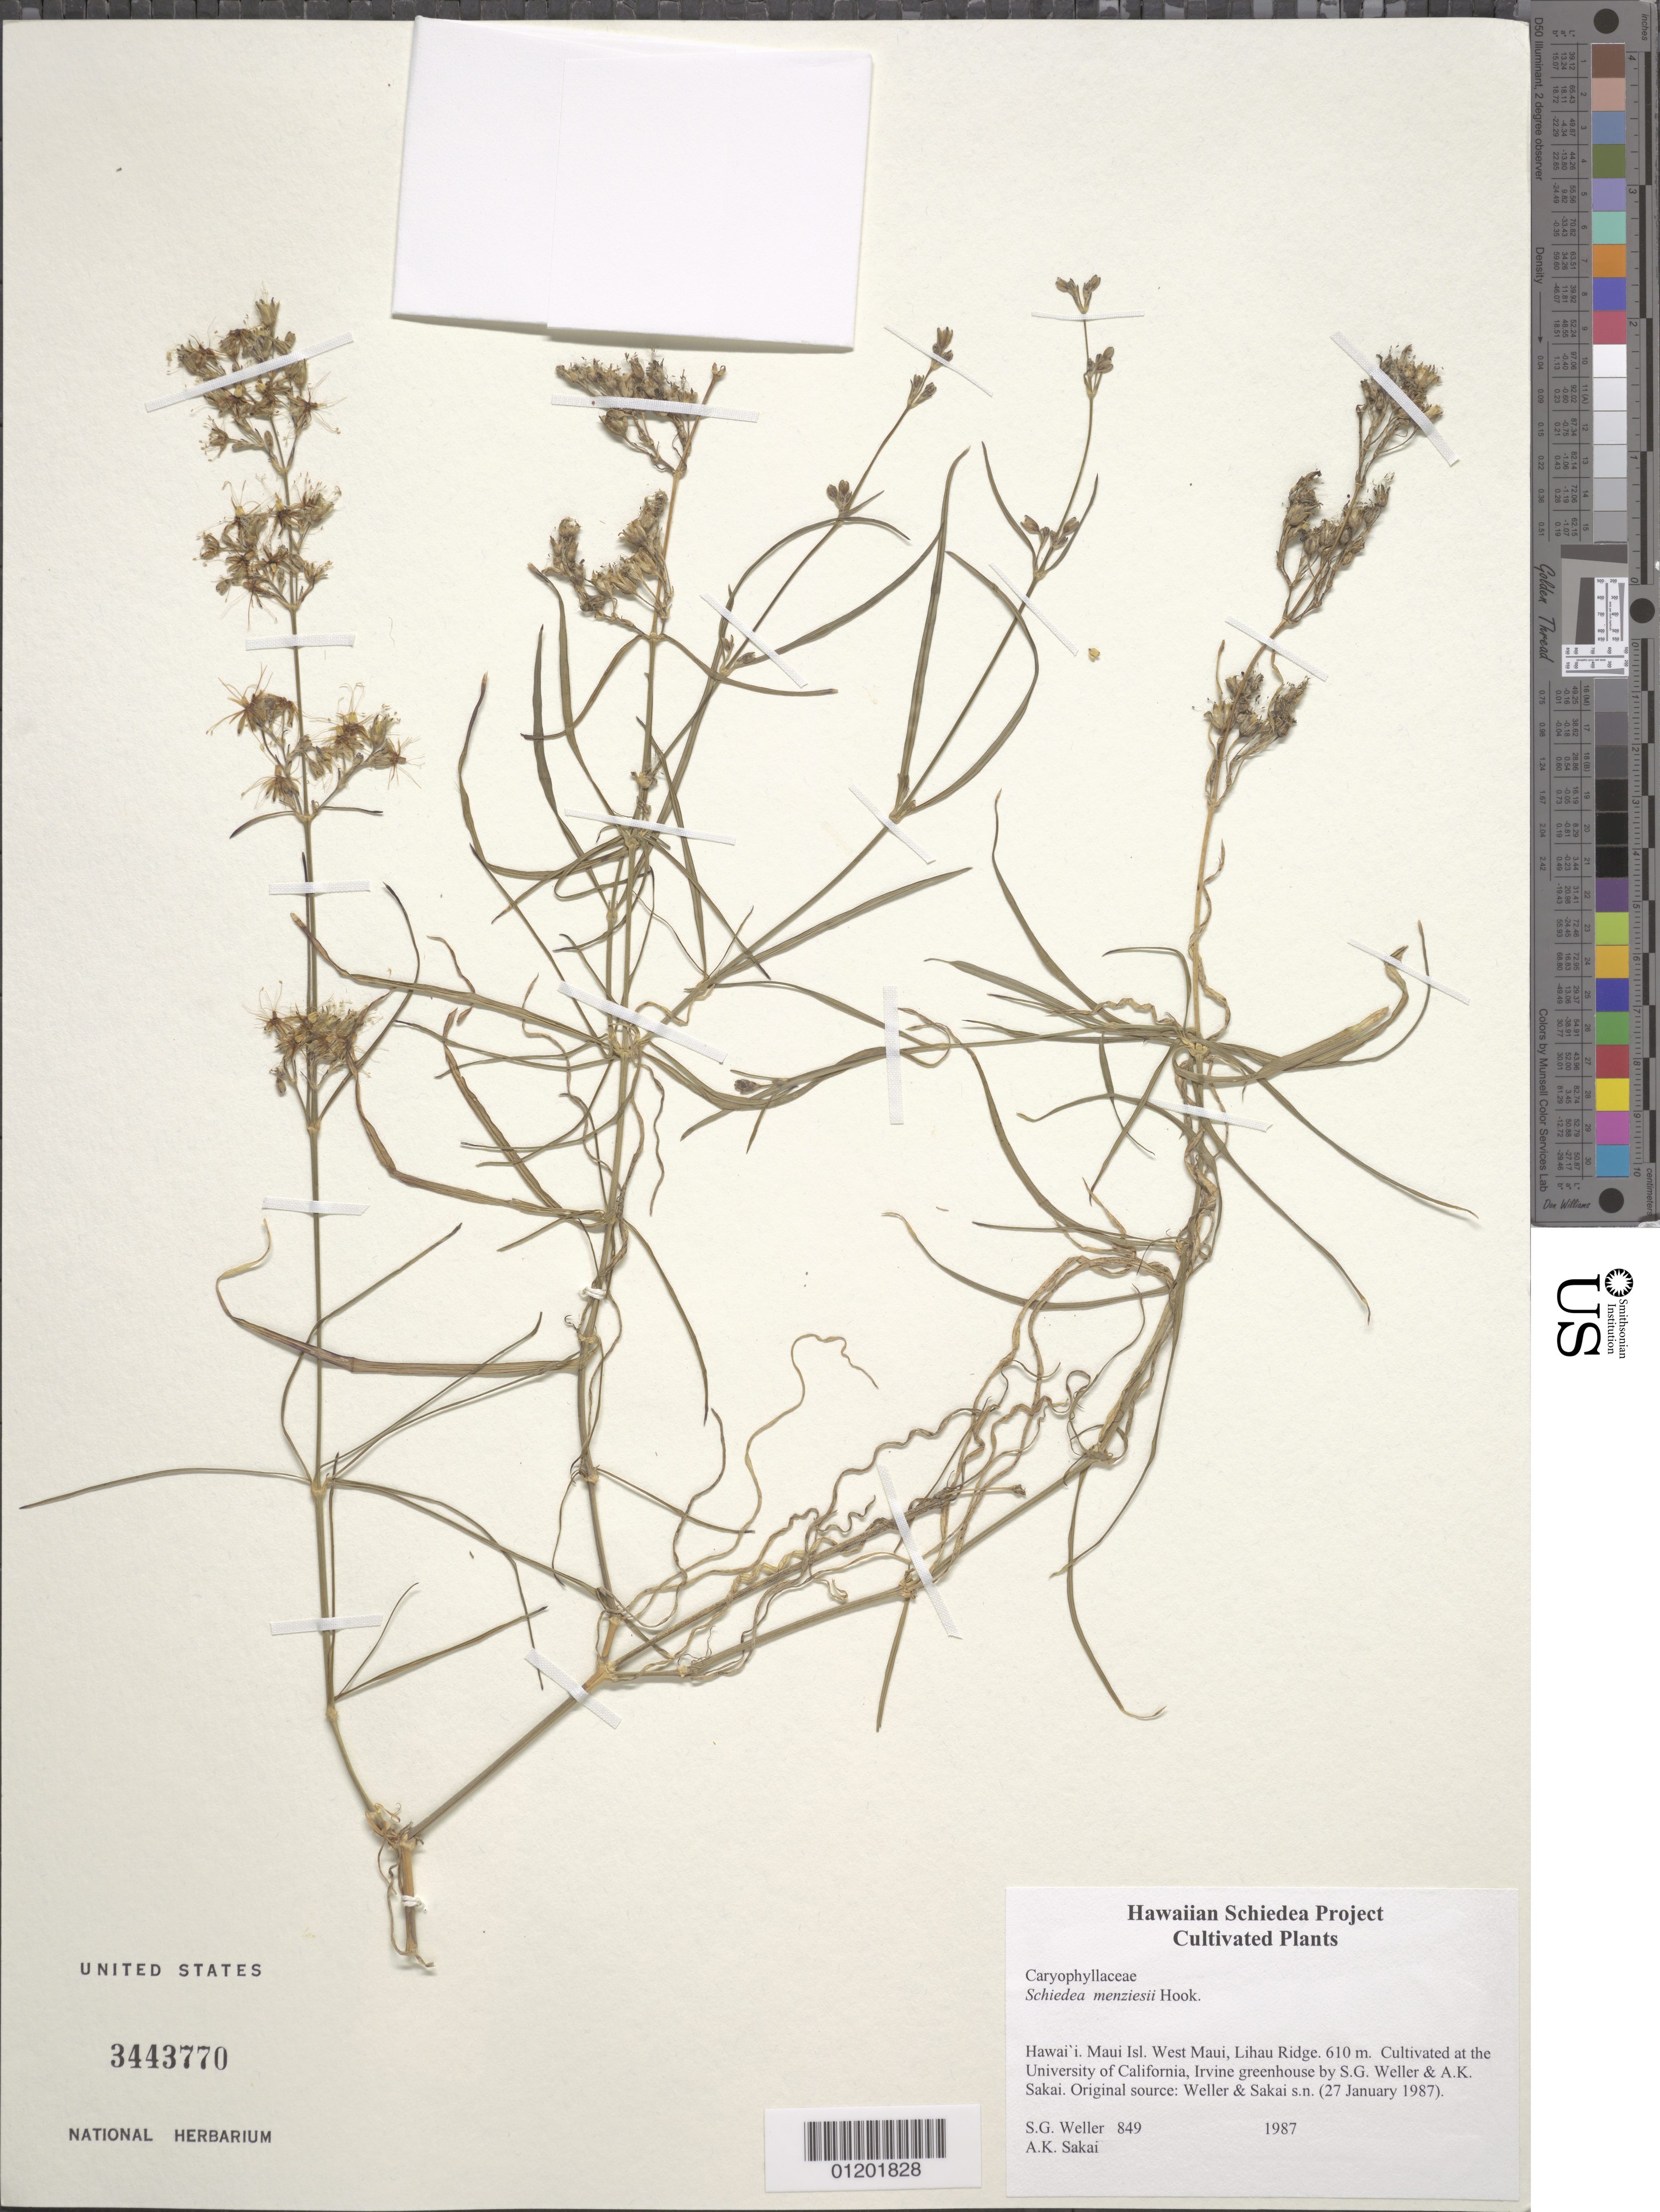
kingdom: Plantae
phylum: Tracheophyta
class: Magnoliopsida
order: Caryophyllales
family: Caryophyllaceae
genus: Schiedea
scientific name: Schiedea menziesii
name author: Hook.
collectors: S. G. Weller & A. Sakai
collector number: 849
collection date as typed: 1987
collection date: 1987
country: United States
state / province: California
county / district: Orange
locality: University of California, Irvine greenhouse.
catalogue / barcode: US 3443770